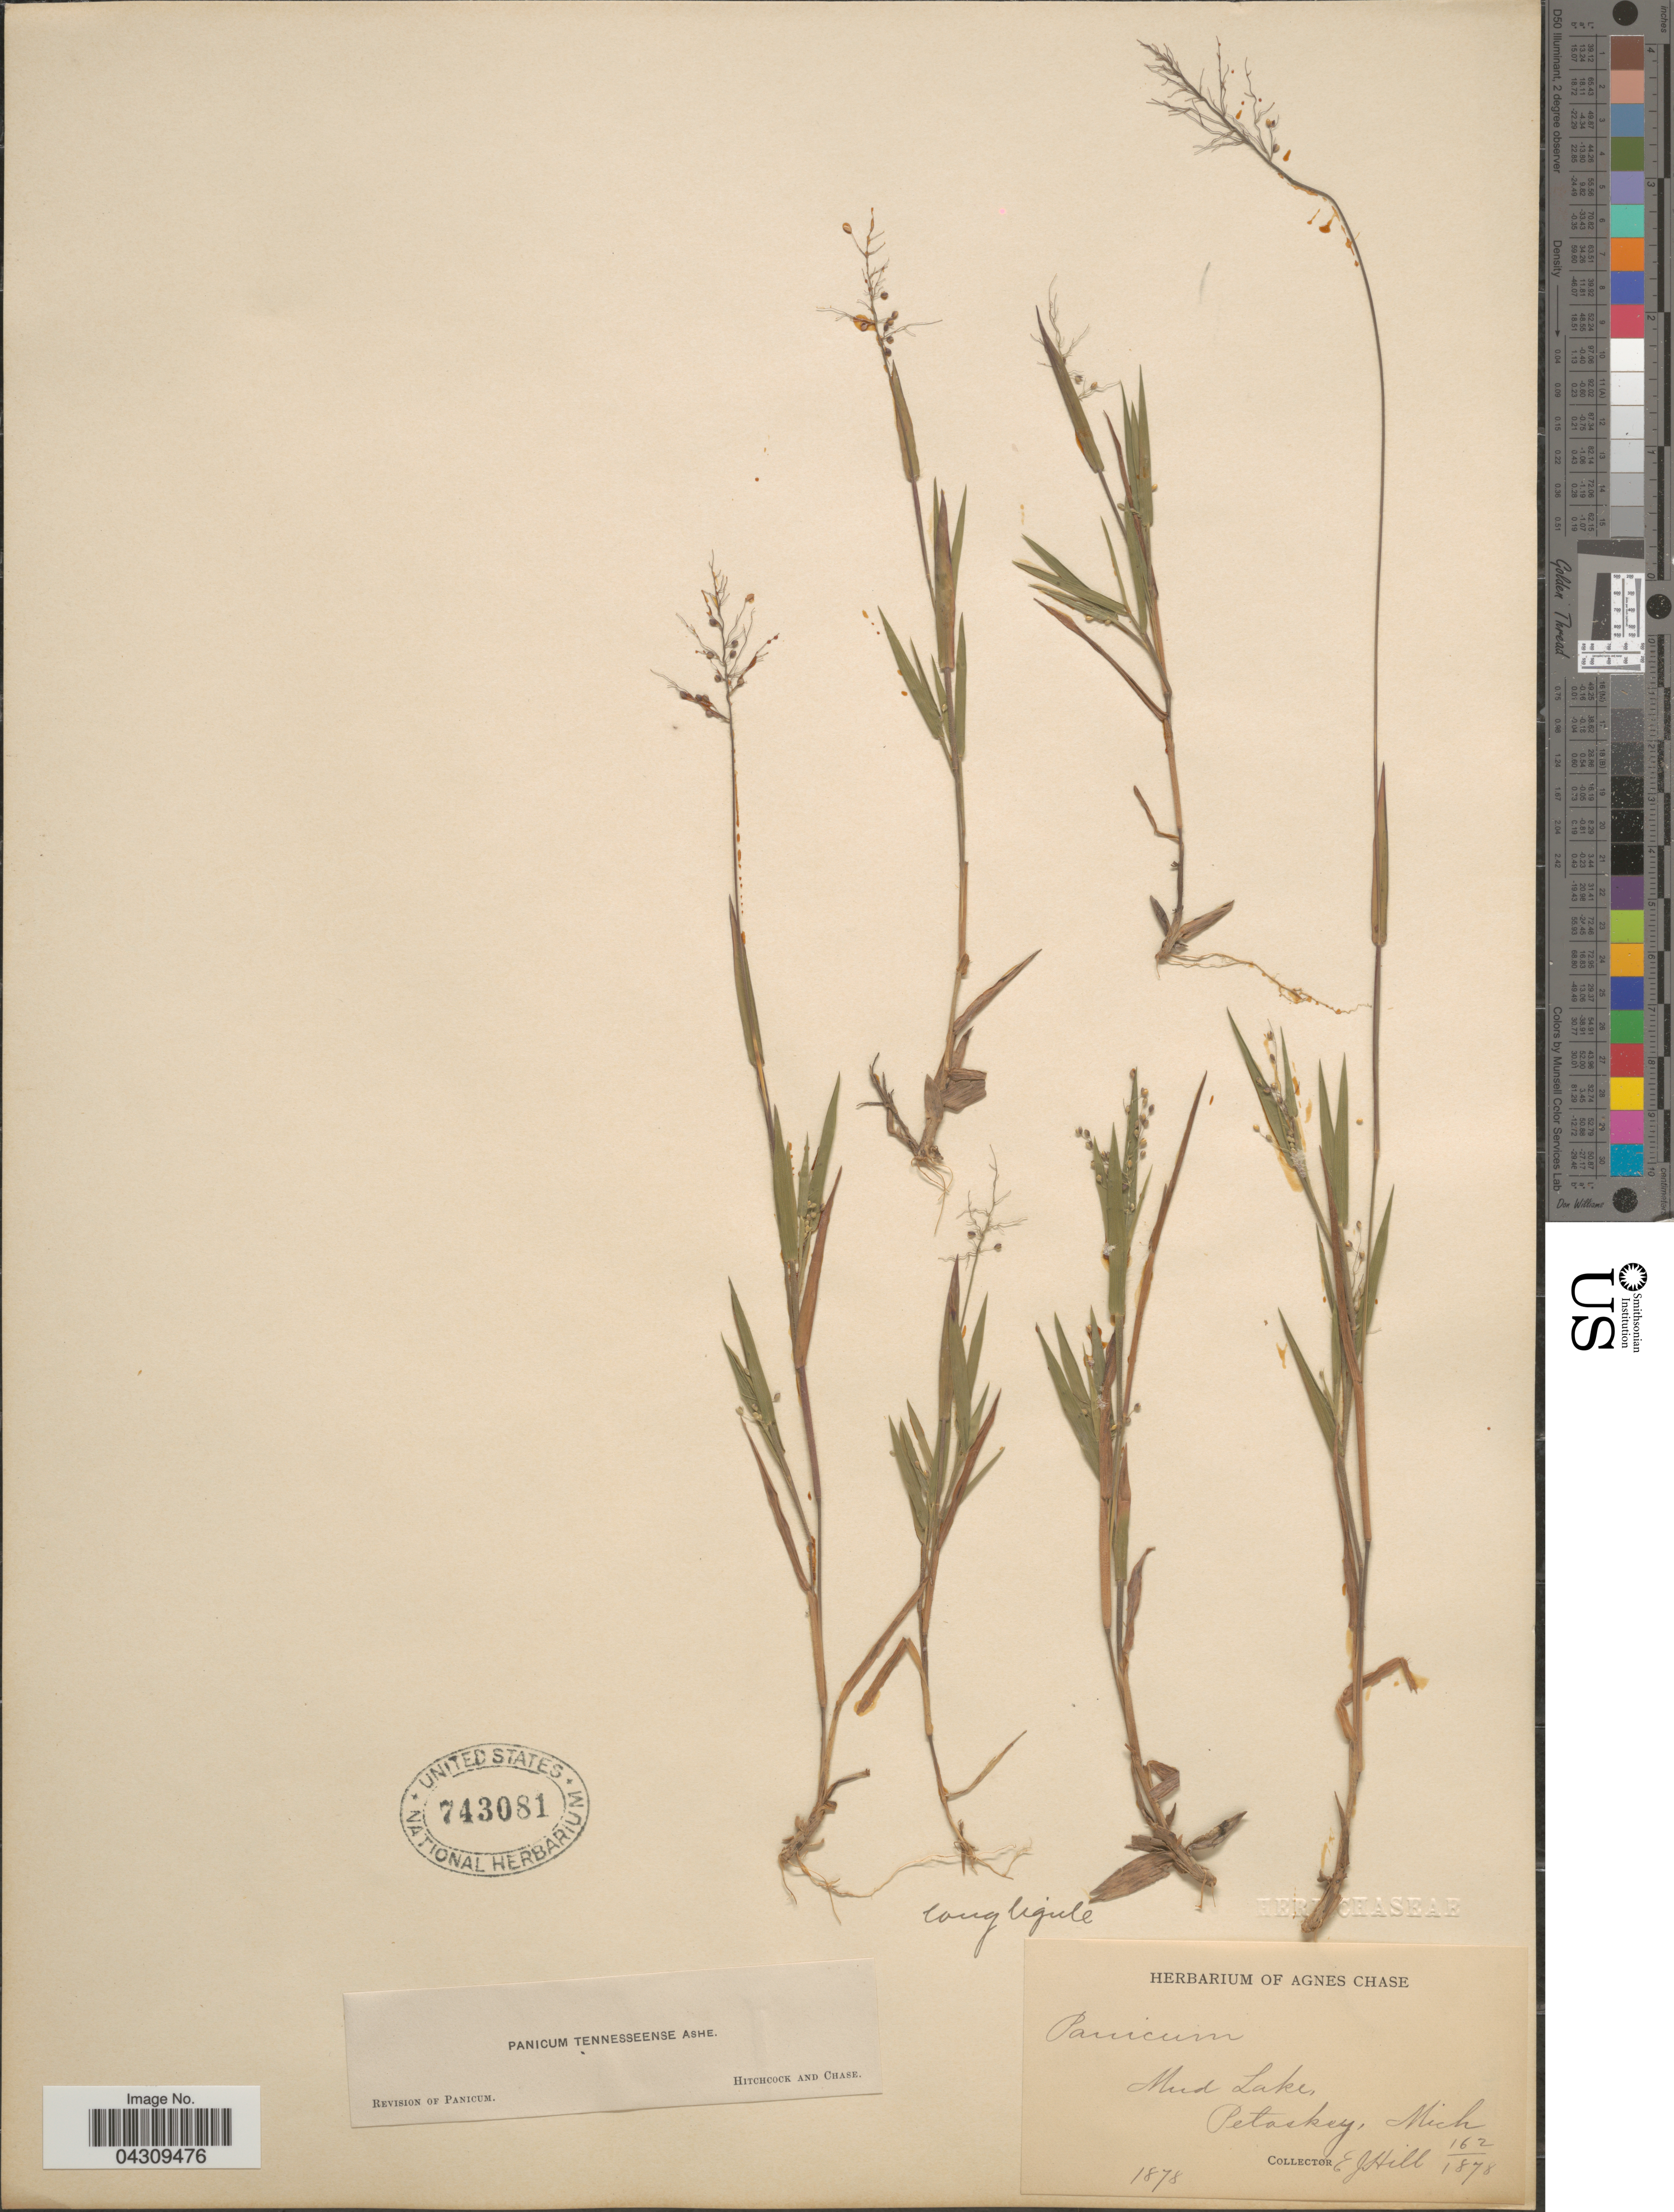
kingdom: Plantae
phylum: Tracheophyta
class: Liliopsida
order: Poales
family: Poaceae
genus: Dichanthelium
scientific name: Dichanthelium acuminatum var. acuminatum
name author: (Sw.) Gould & C.A. Clark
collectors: E. J. Hill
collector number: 162/1878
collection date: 1878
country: United States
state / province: Michigan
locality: Mud Lake, Petaskey.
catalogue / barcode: US 743081